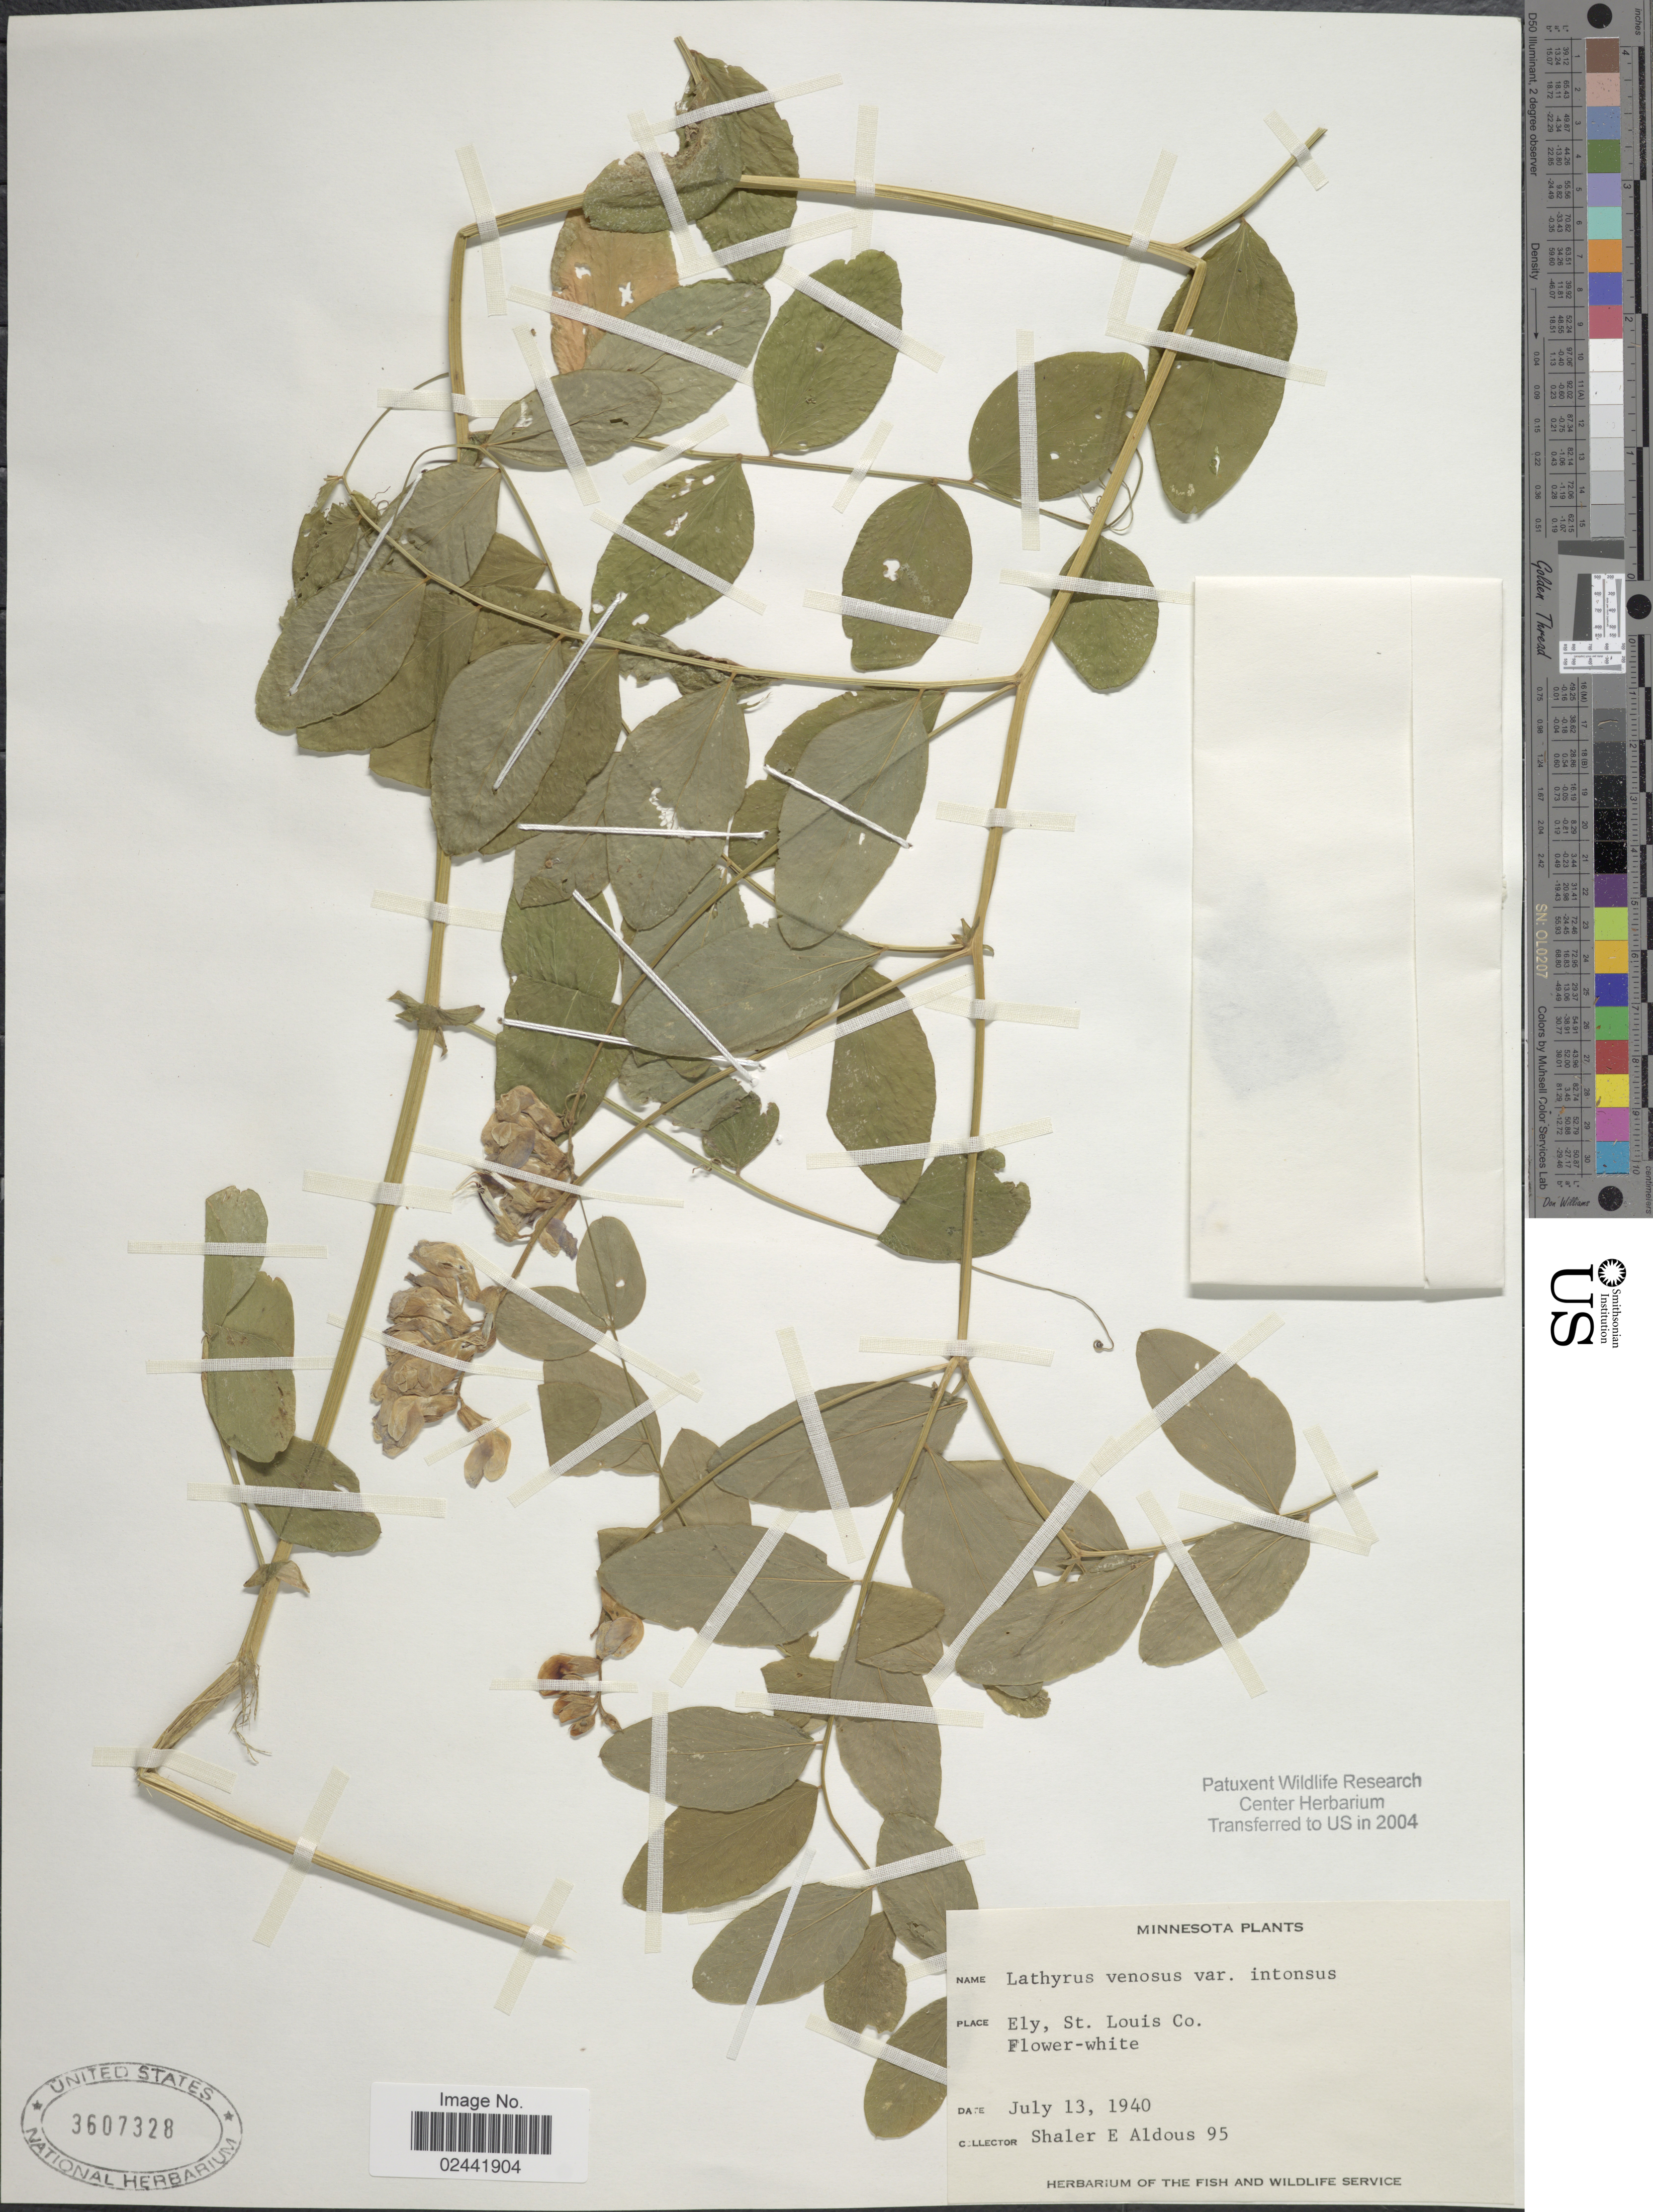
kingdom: Plantae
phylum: Tracheophyta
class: Magnoliopsida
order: Fabales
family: Fabaceae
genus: Lathyrus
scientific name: Lathyrus venosus var. intonsus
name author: Butters & H. St. John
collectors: S. Aldous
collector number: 95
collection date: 1940-07-13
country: United States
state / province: Minnesota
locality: Ely, St. Louis Co.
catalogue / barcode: US 3607328